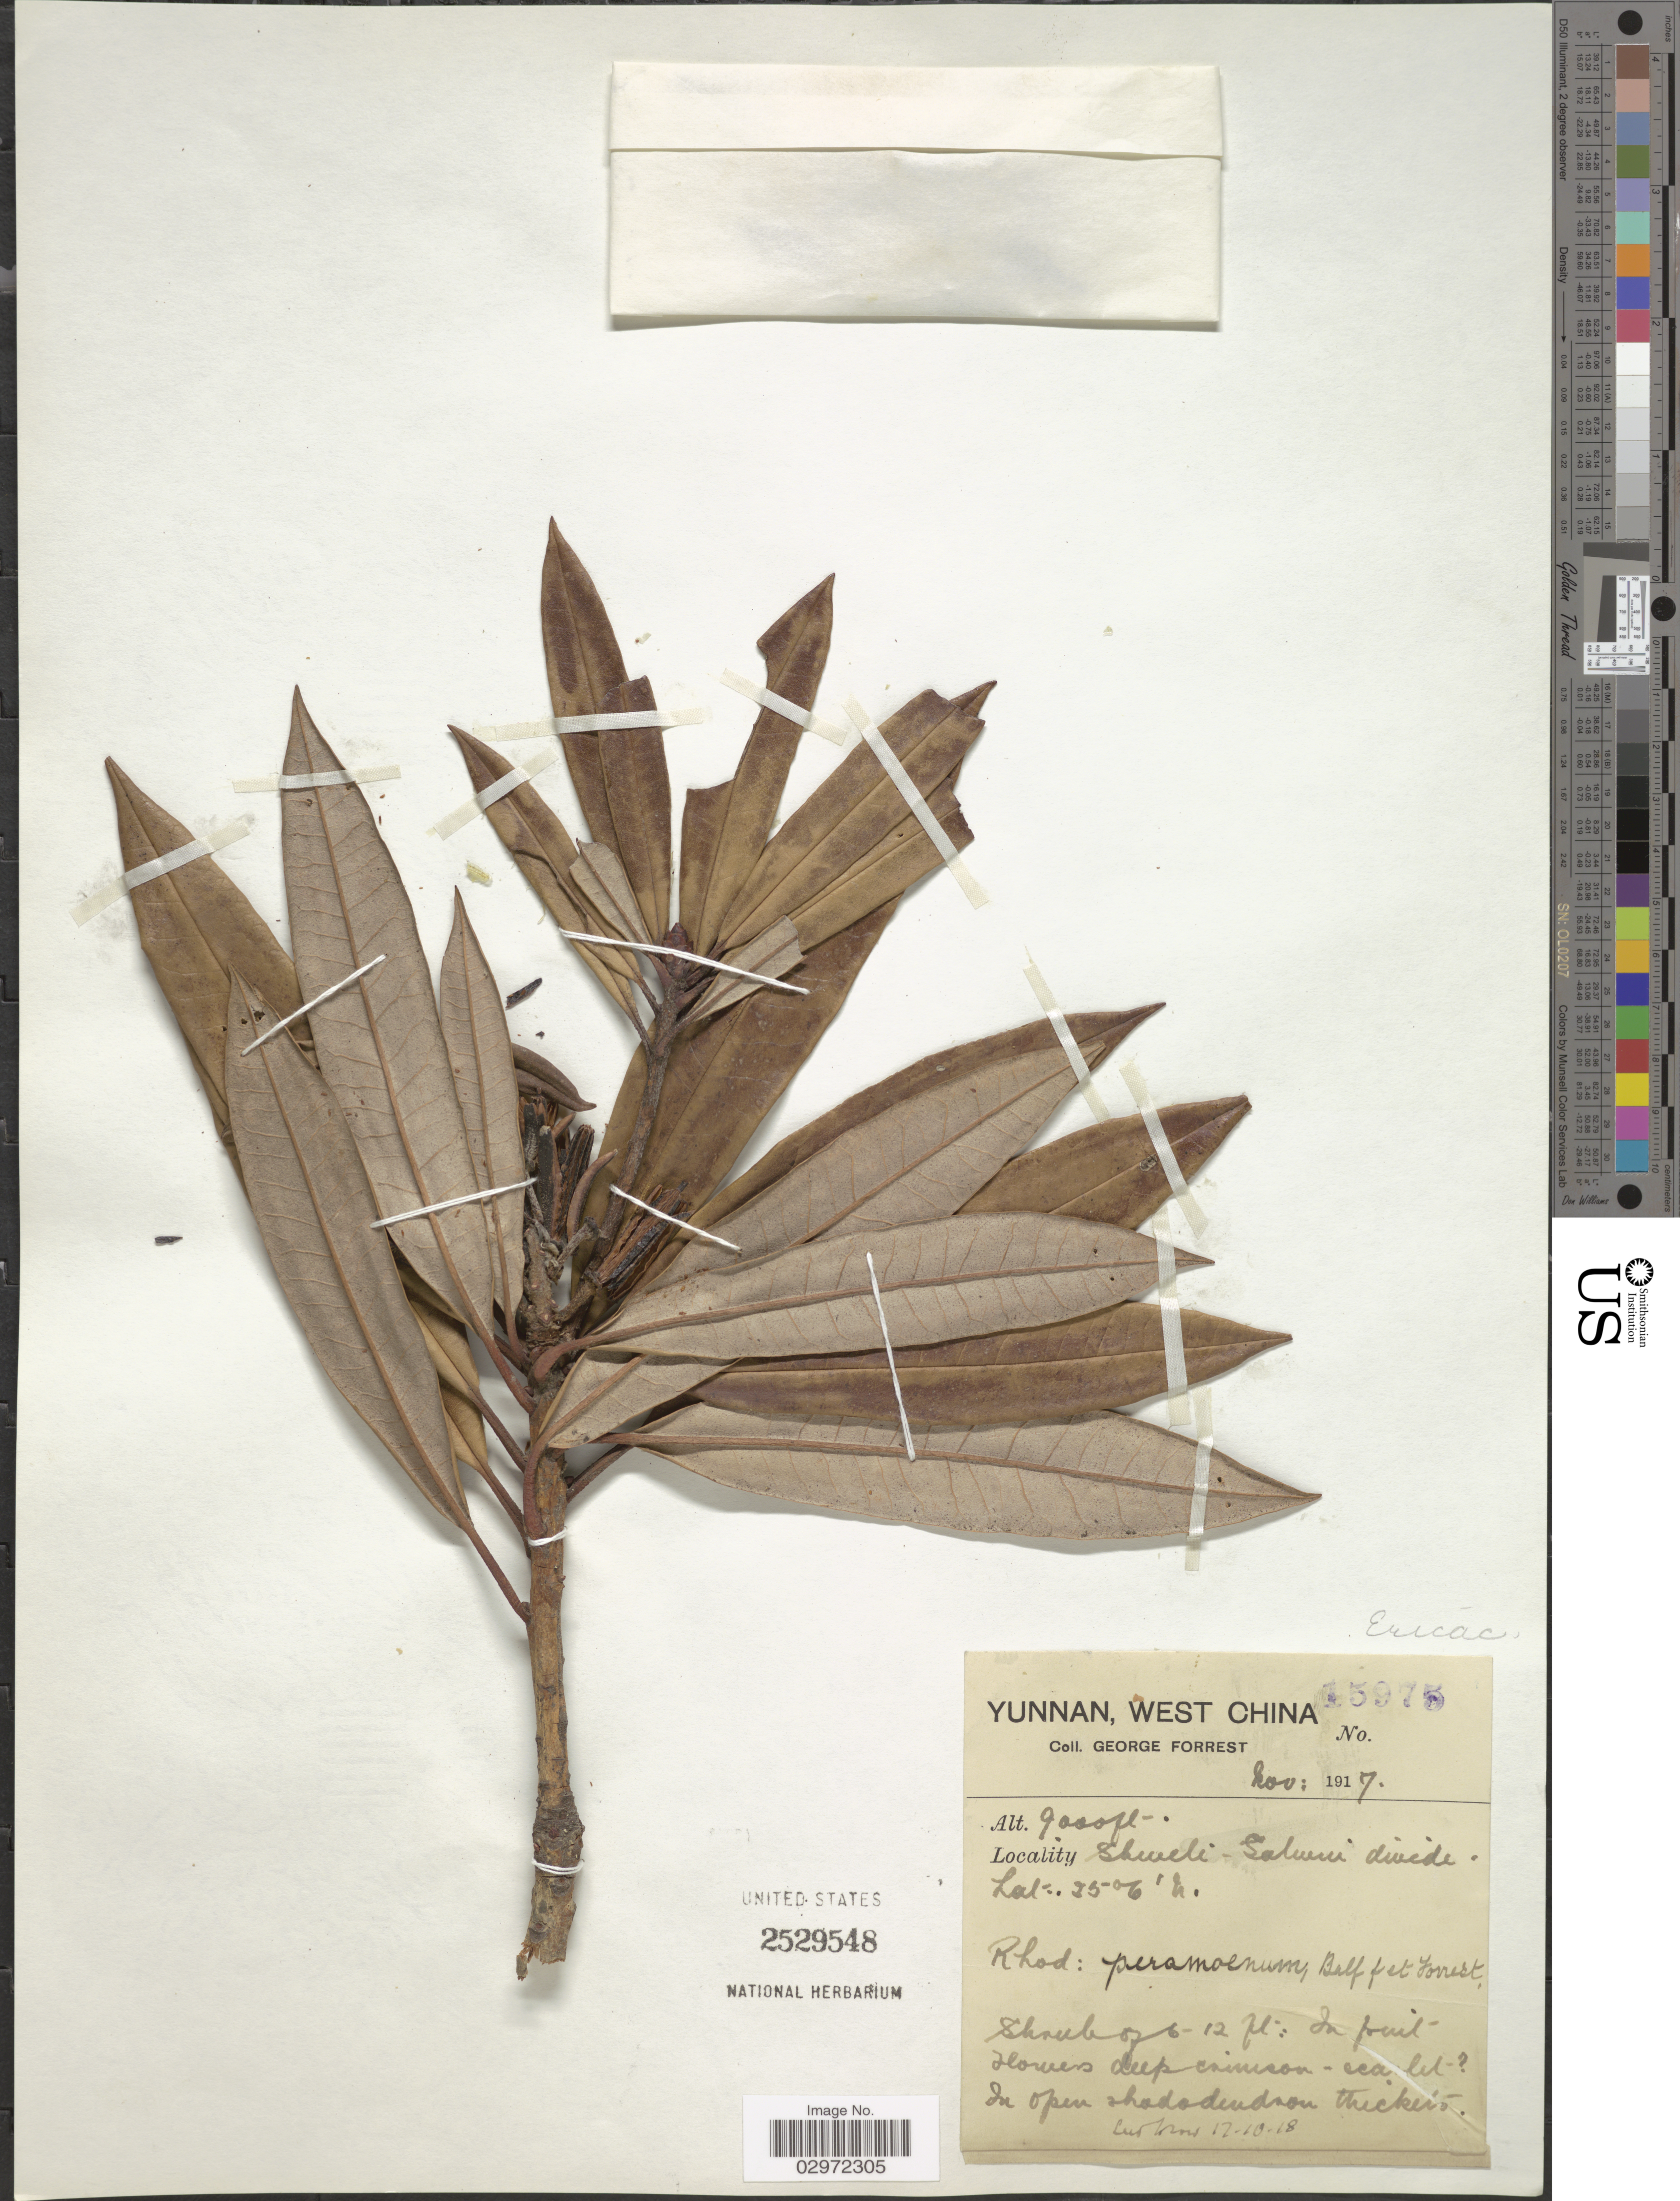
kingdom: Plantae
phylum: Tracheophyta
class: Magnoliopsida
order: Ericales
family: Ericaceae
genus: Rhododendron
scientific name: Rhododendron peramoenum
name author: Balf. f. & Forrest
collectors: G. Forrest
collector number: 15975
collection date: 1917-11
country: China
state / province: Yunnan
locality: West China, Shweli-Salwin divide.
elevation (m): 2743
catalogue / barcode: US 2529548